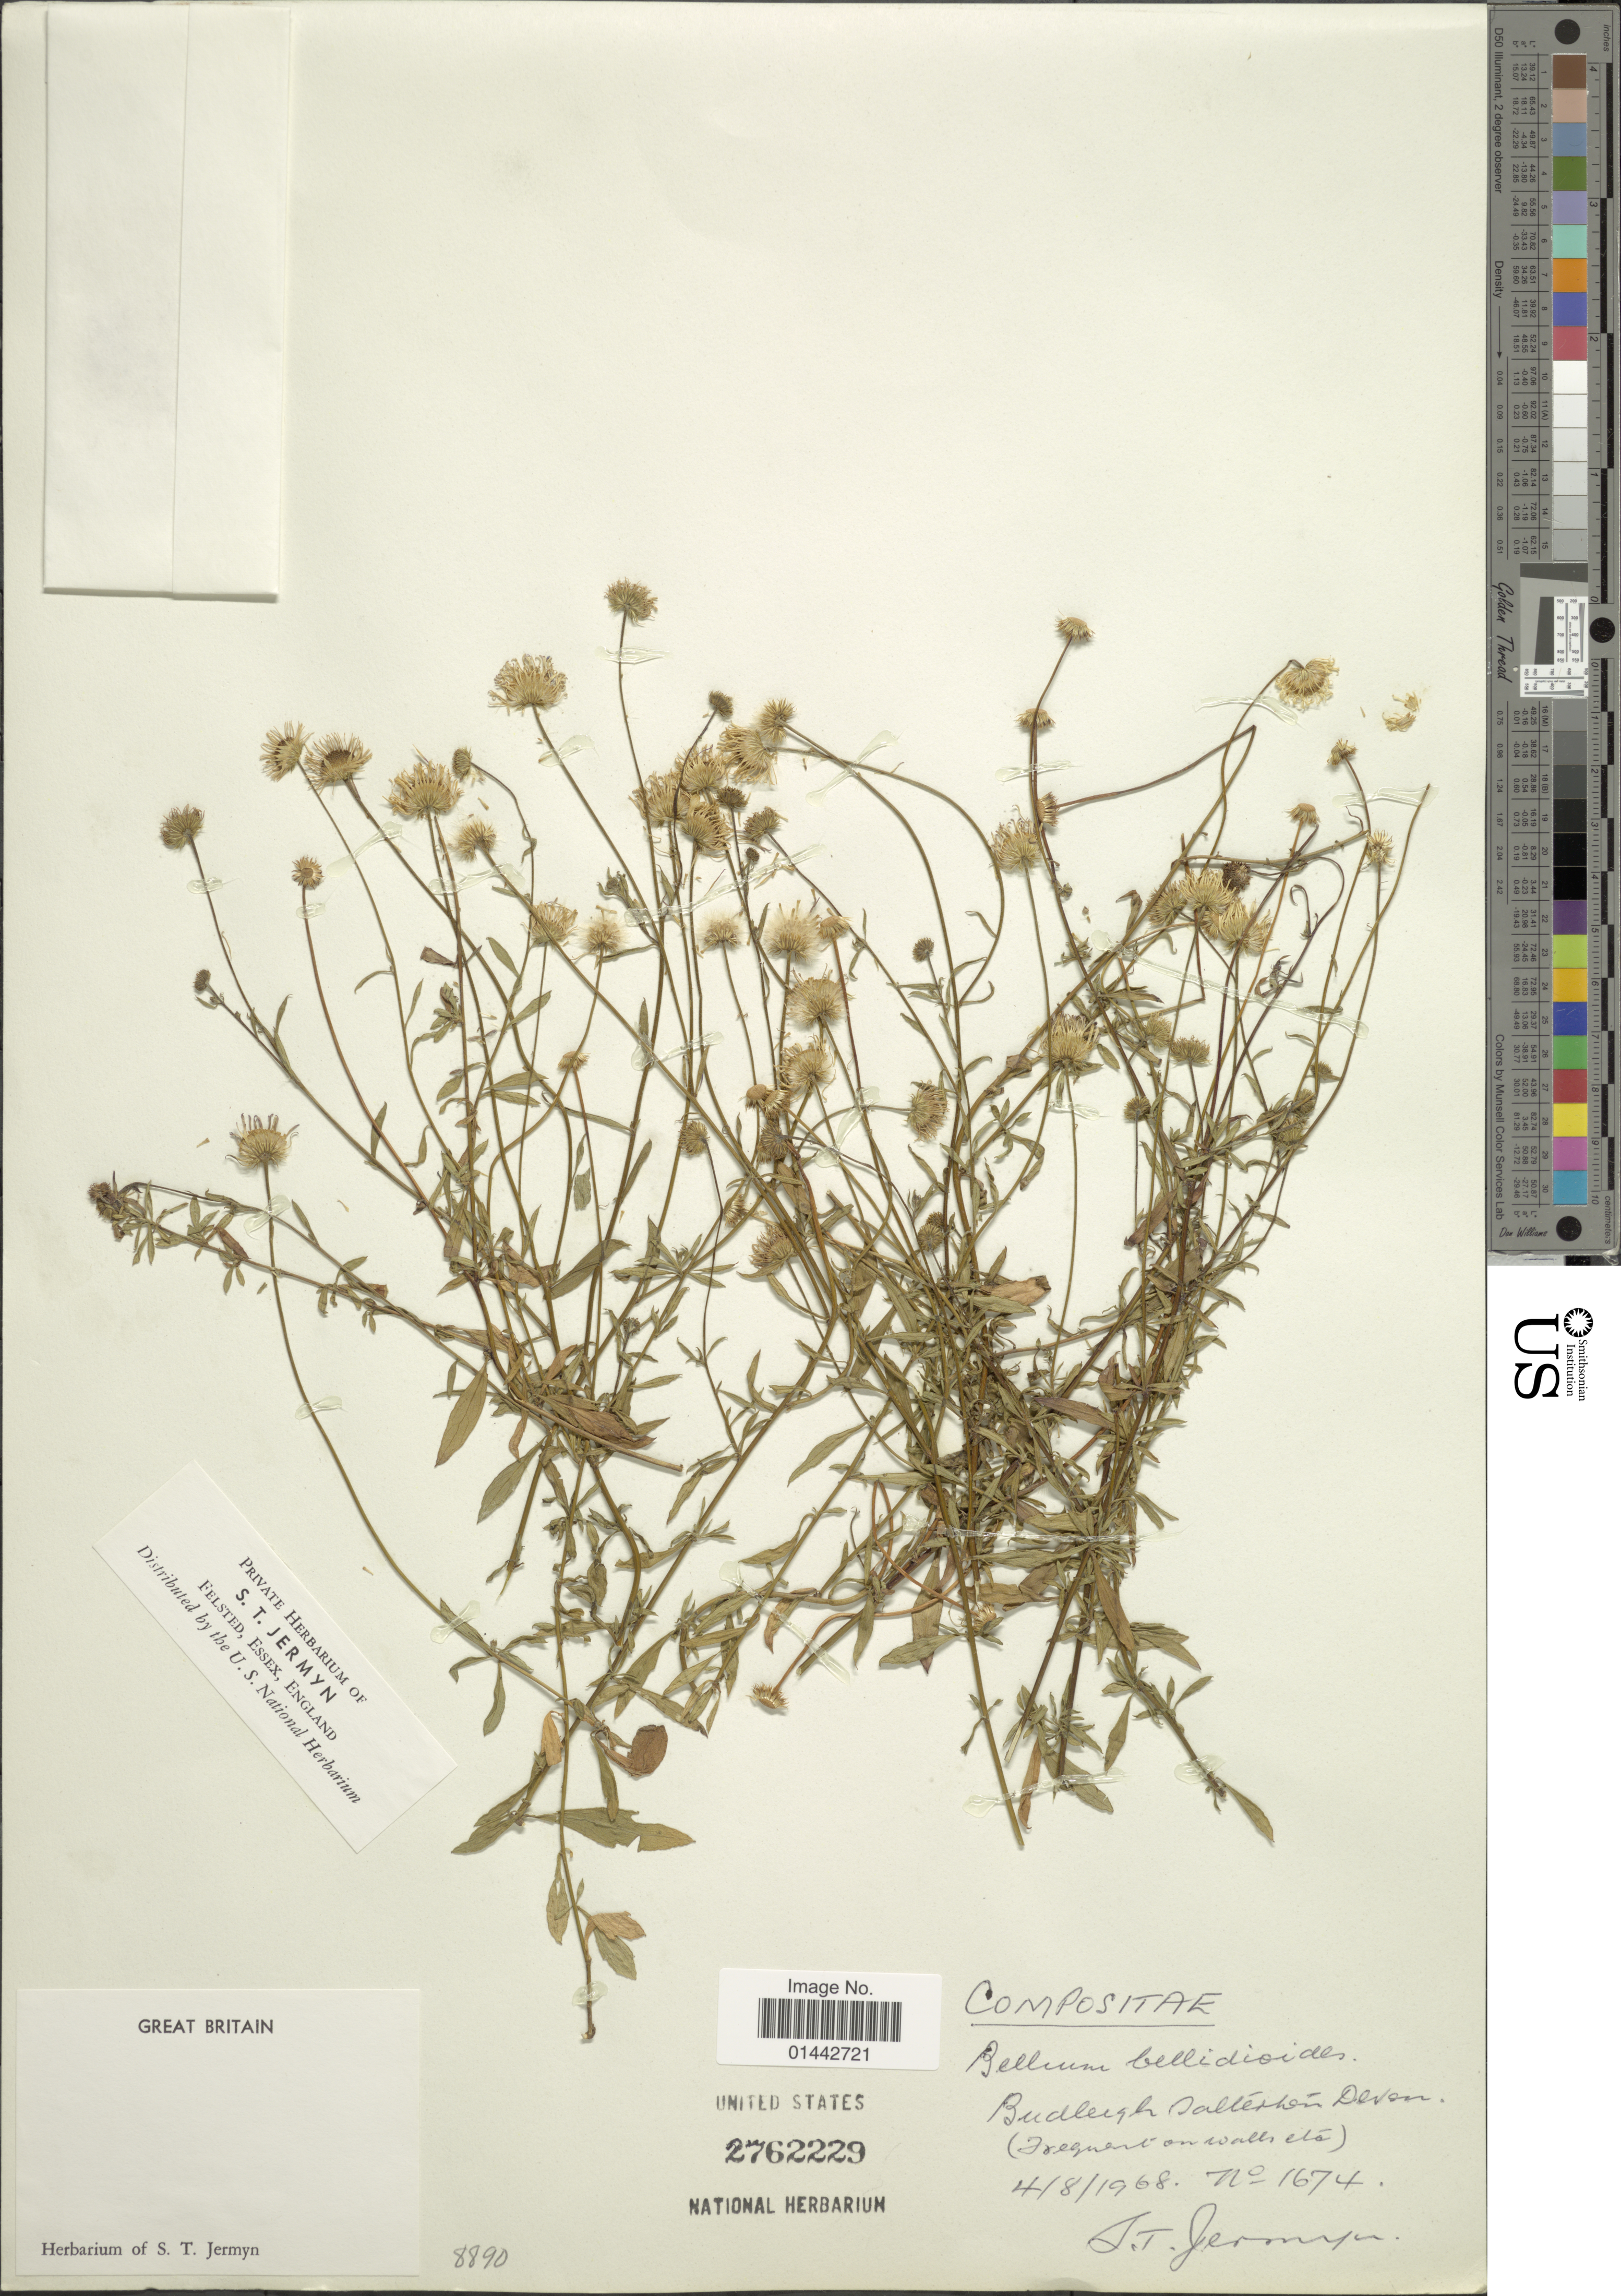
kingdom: Plantae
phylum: Tracheophyta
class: Magnoliopsida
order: Asterales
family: Asteraceae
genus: Erigeron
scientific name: Erigeron karvinskianus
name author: DC.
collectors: S. Jermyn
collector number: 1674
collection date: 1968-08-04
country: United Kingdom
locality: Budleigh salleston Devon.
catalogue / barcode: US 2762229